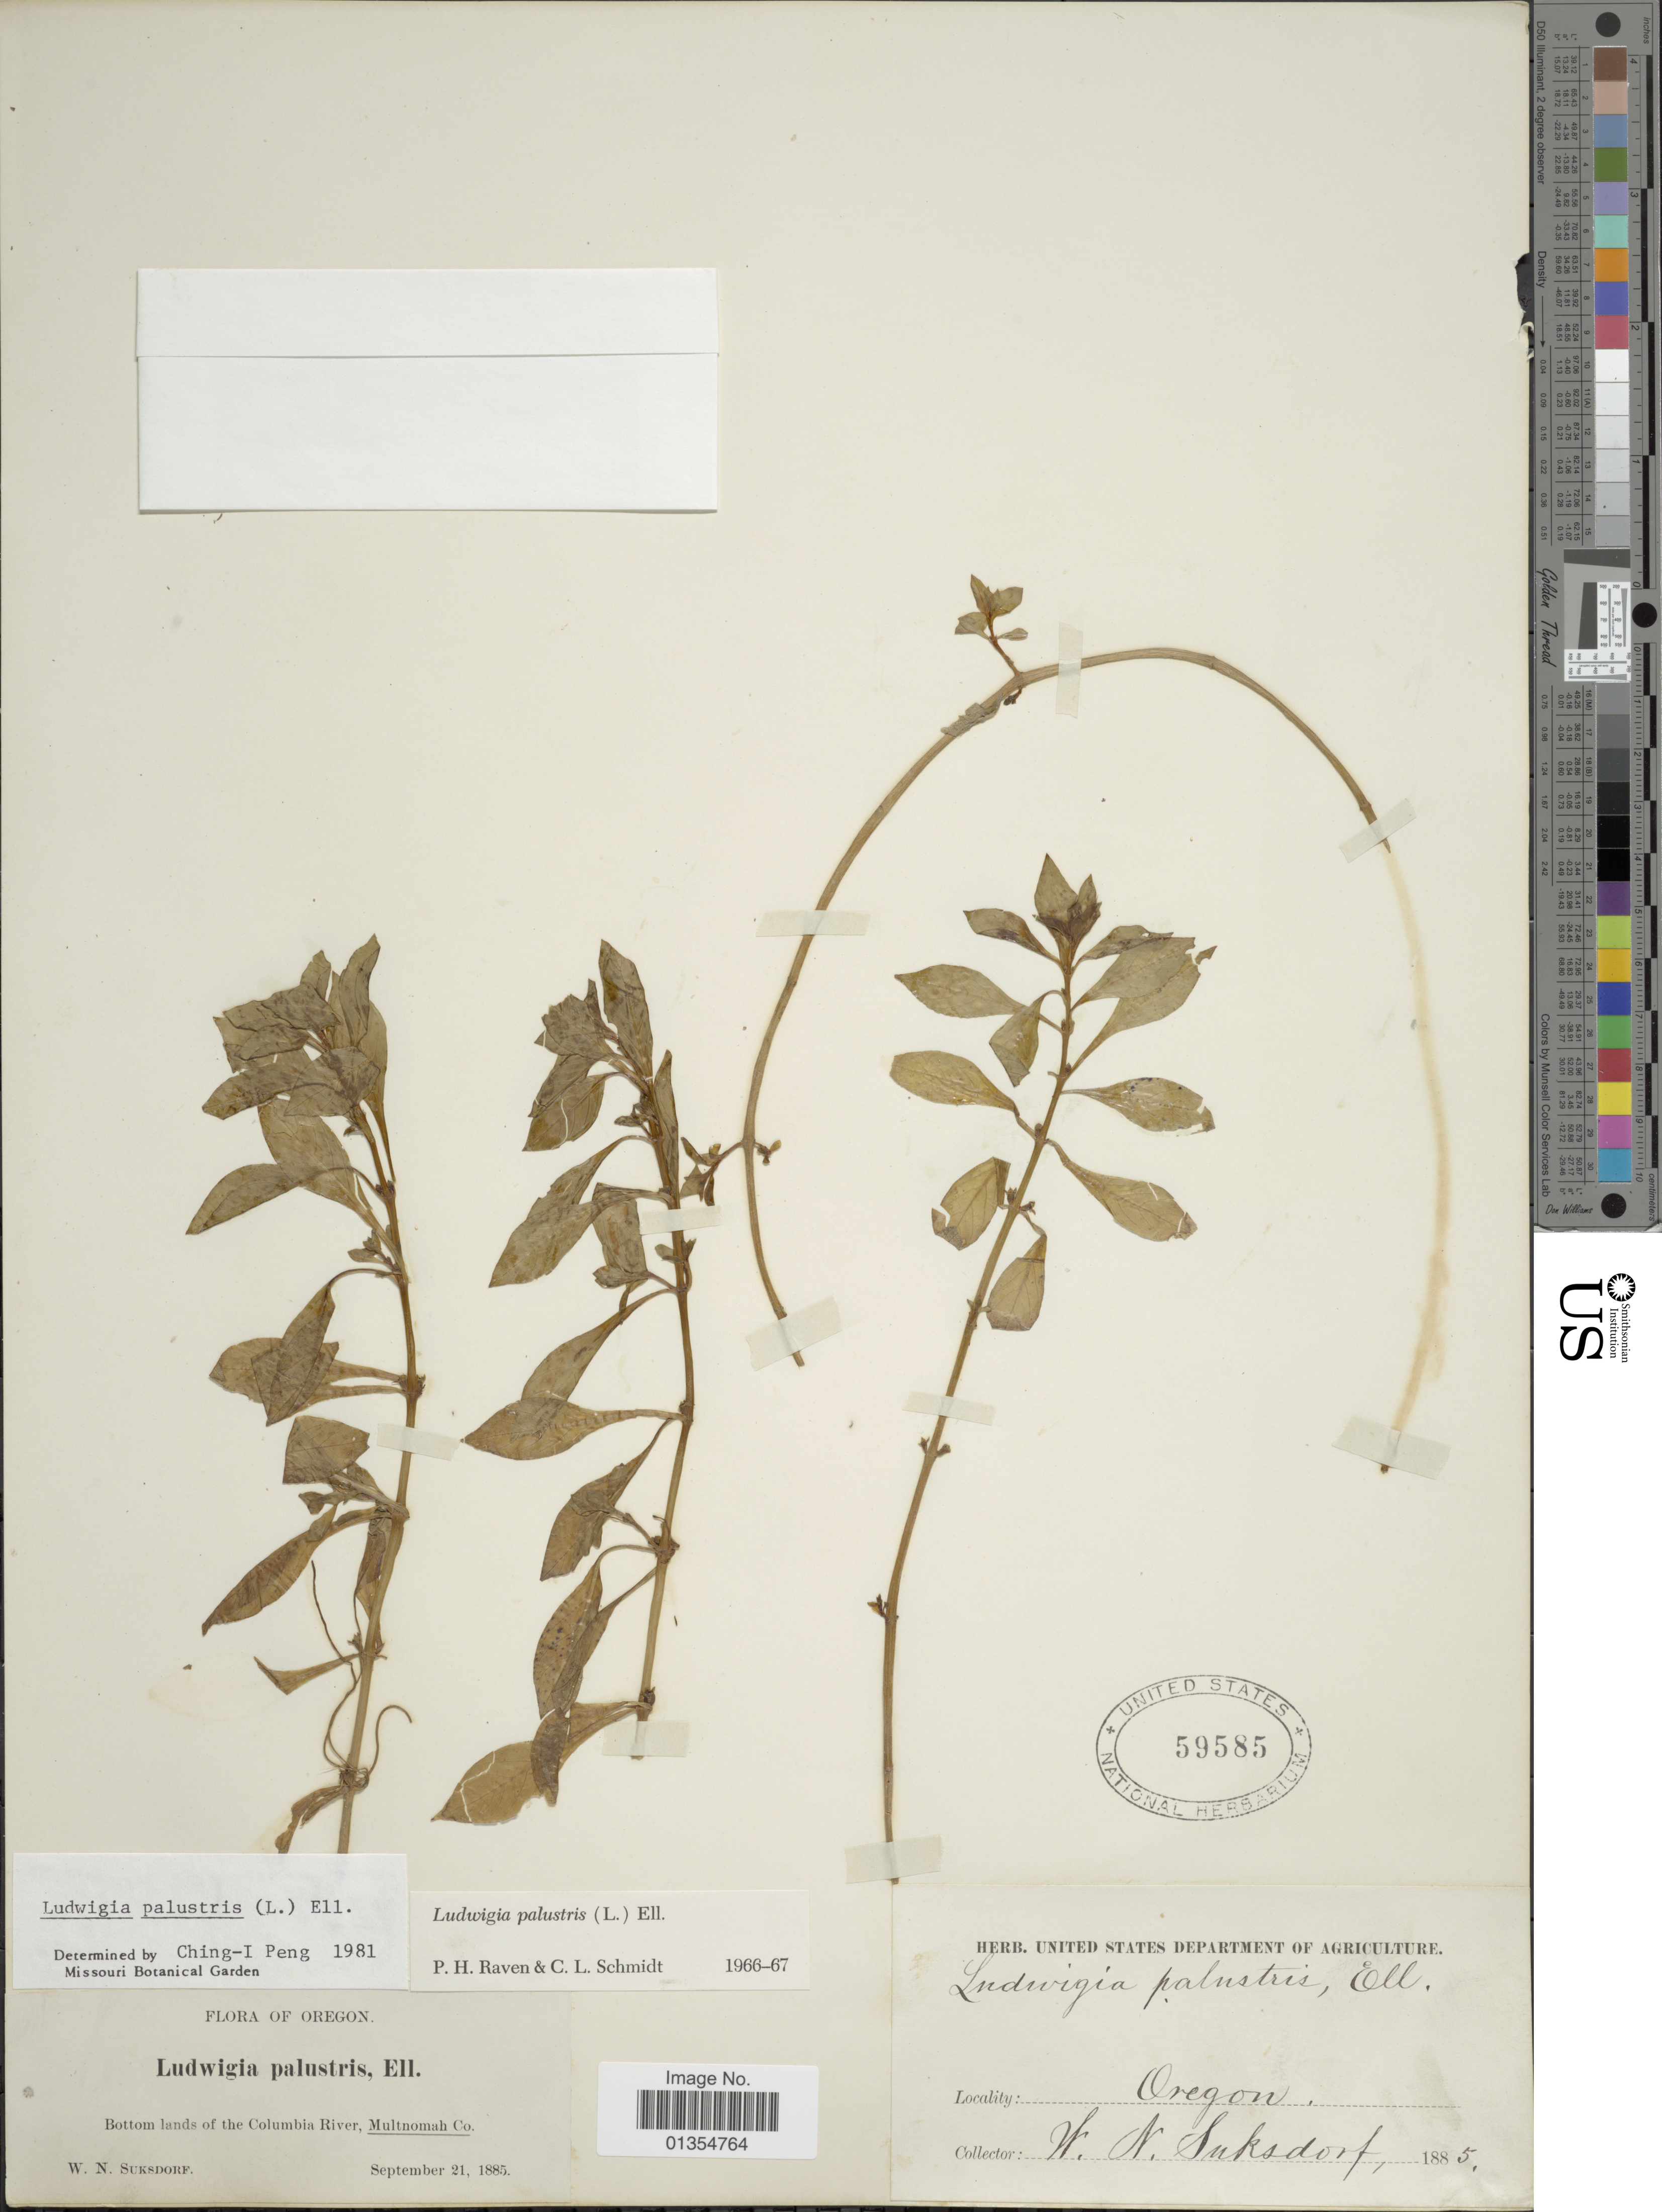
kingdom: Plantae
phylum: Tracheophyta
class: Magnoliopsida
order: Myrtales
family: Onagraceae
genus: Ludwigia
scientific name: Ludwigia palustris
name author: (L.) Elliott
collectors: W. N. Suksdorf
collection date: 1885-09-21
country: United States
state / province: Oregon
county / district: Multnomah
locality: Bottom lands of the Columbia River, Multnomah Co.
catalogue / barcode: US 59585